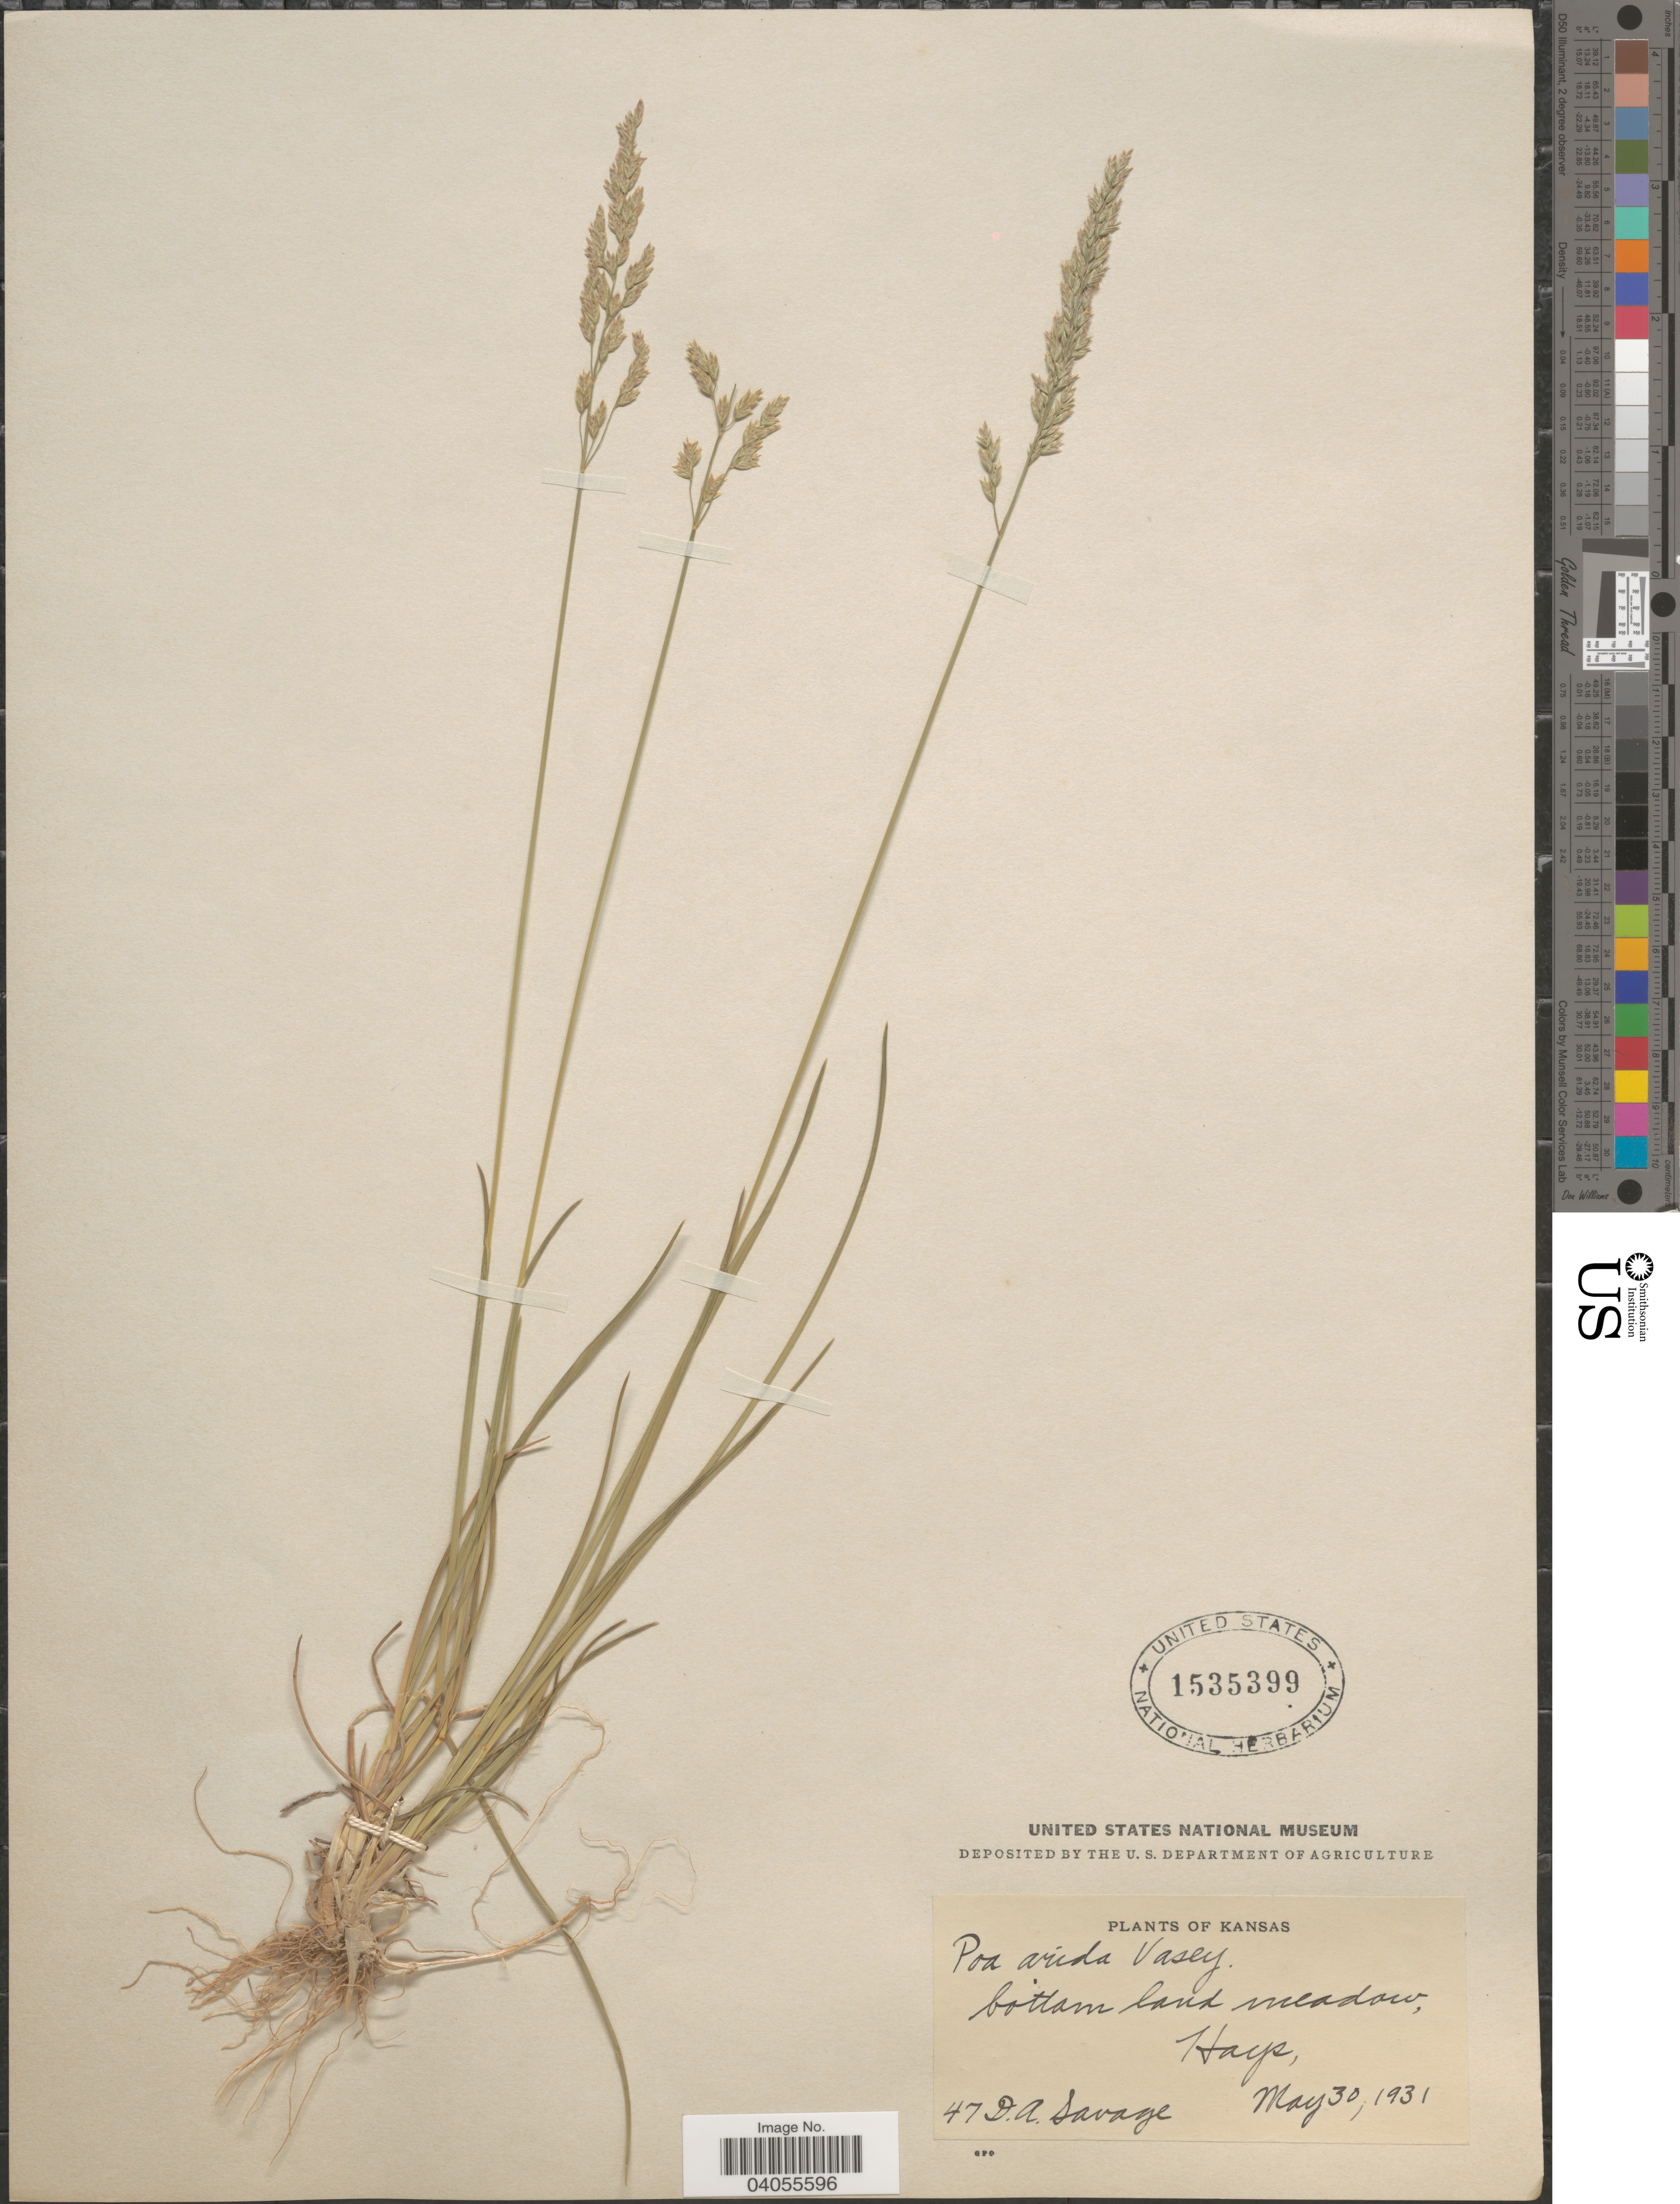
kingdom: Plantae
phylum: Tracheophyta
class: Liliopsida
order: Poales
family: Poaceae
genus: Poa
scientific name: Poa arida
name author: Vasey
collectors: D. Savage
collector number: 47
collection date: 1931-05-30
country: United States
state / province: Kansas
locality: Bottom land meadow, Hays.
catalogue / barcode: US 1535399